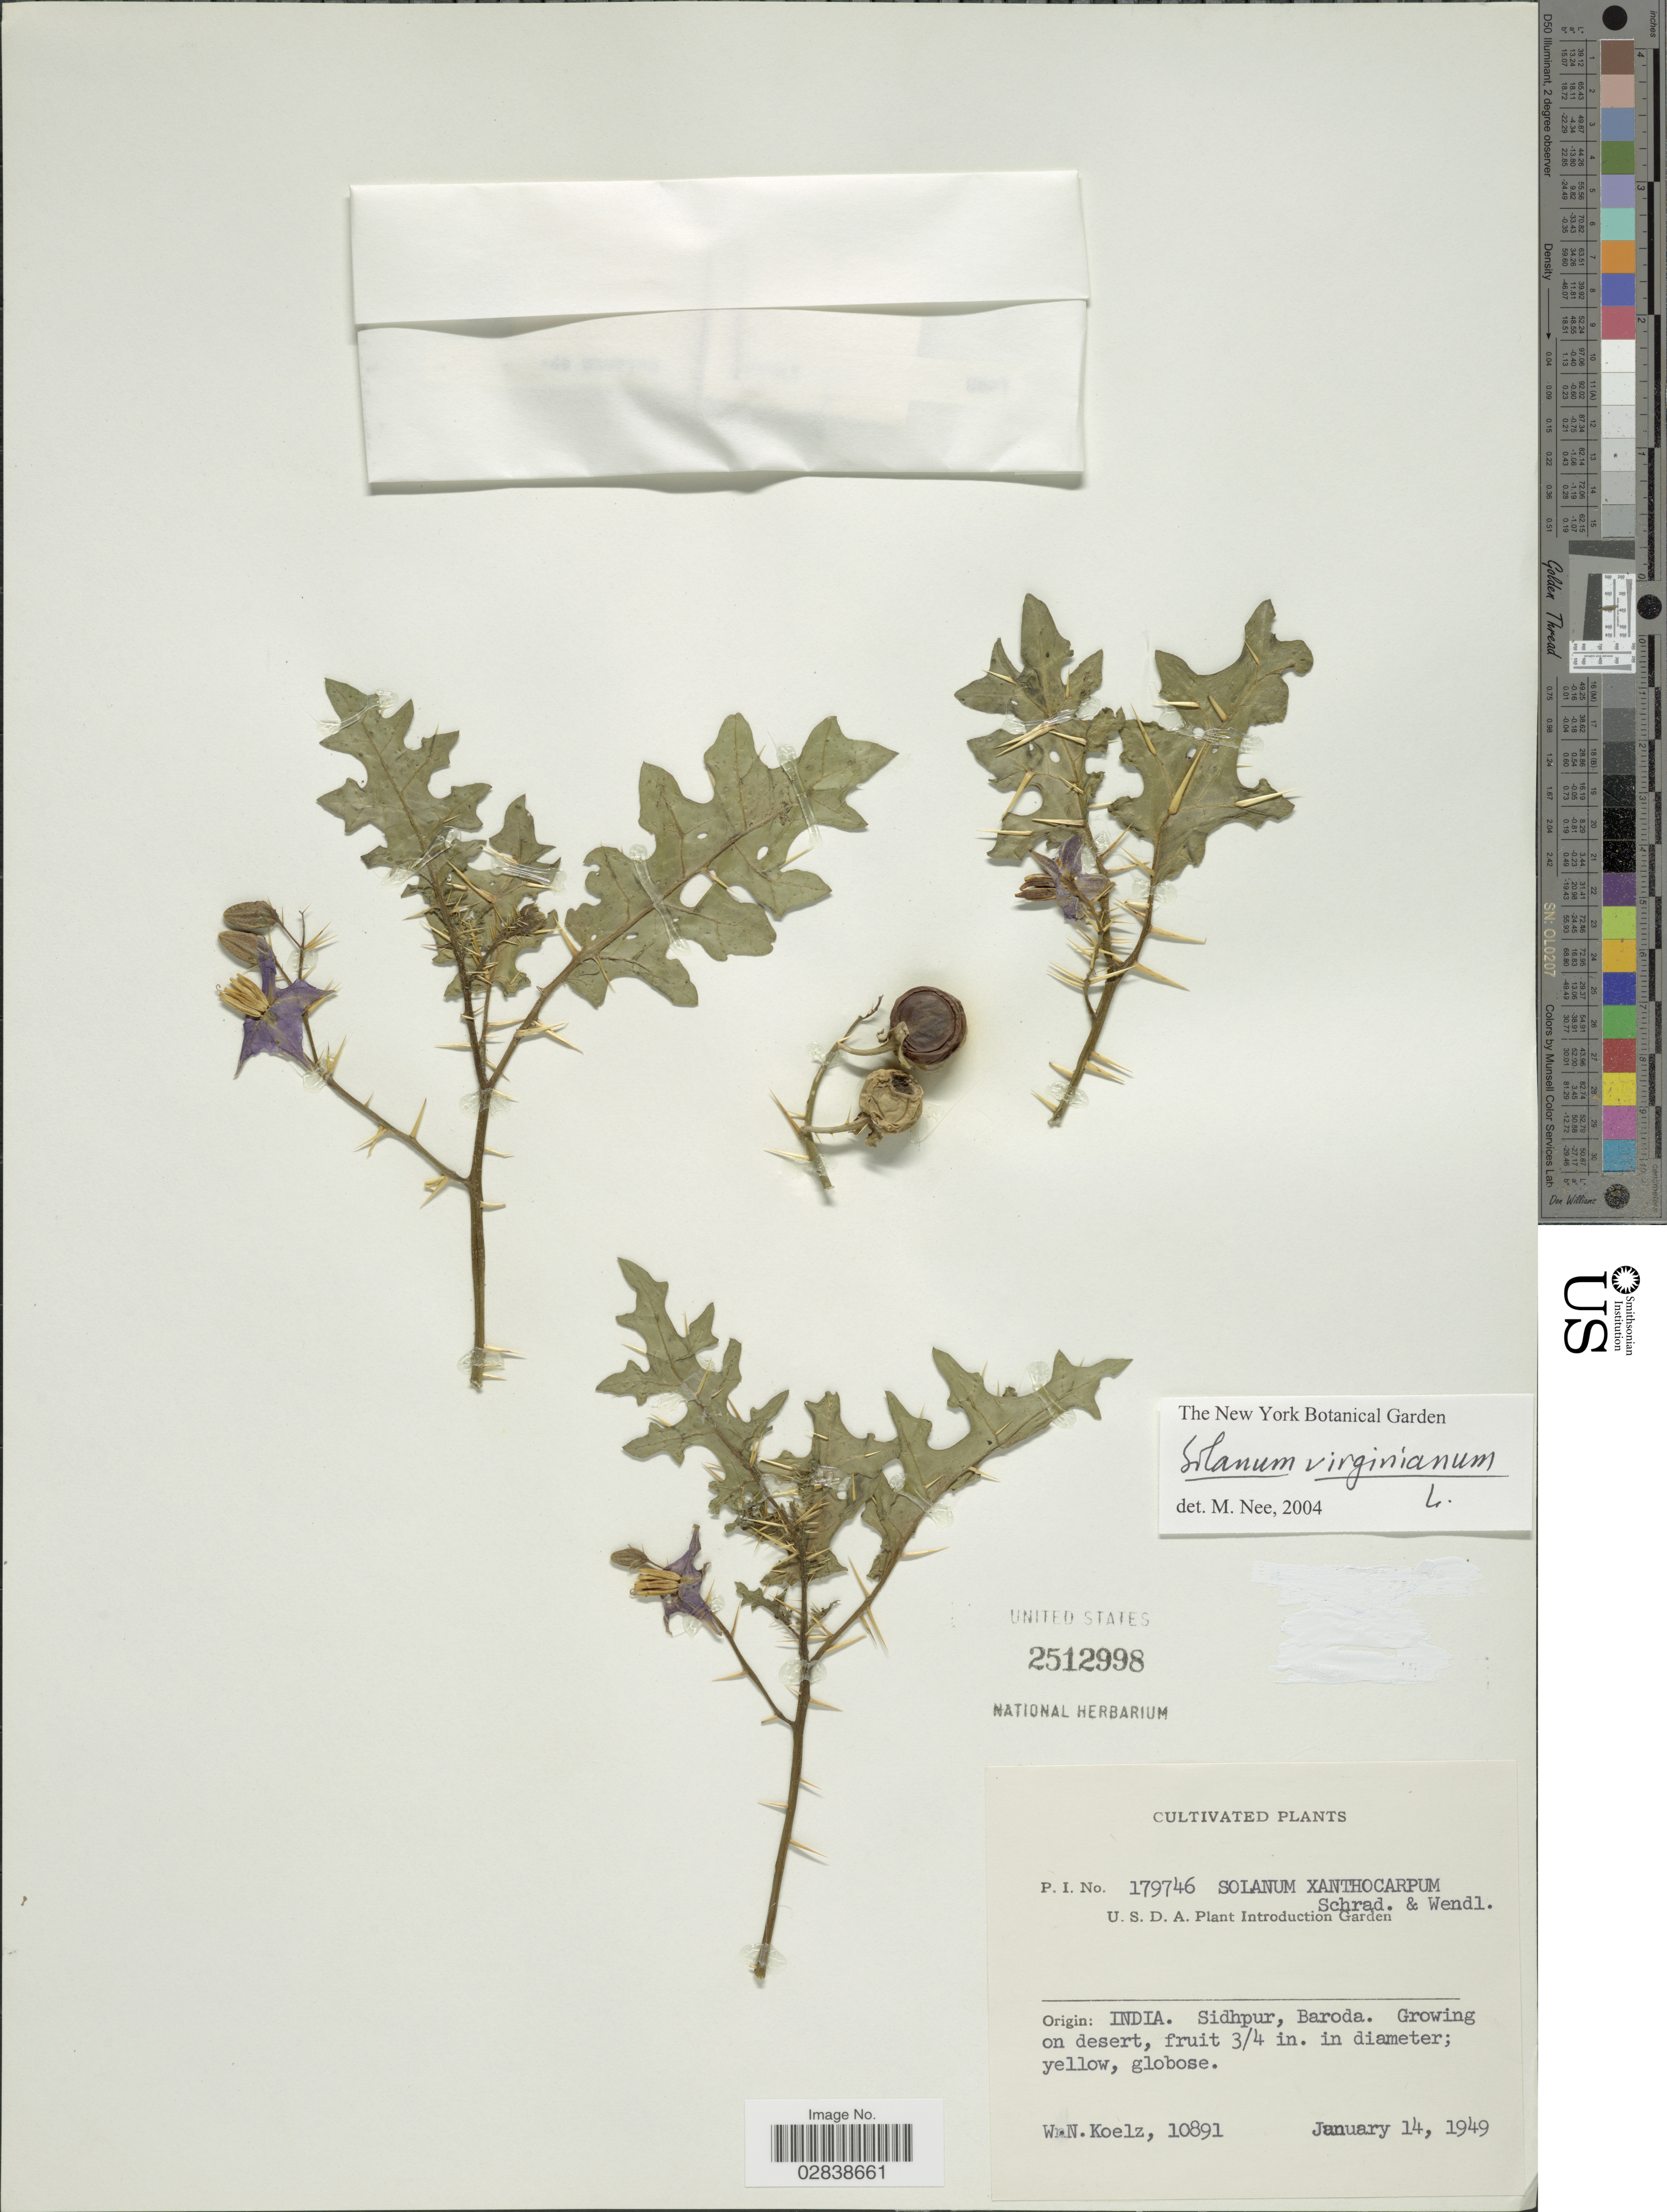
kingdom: Plantae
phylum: Tracheophyta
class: Magnoliopsida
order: Solanales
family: Solanaceae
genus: Solanum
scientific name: Solanum virginianum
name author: L.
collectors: W. N. Koelz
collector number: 10891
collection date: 1949-01-14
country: India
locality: Sidhpur, Baroda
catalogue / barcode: US 2512998